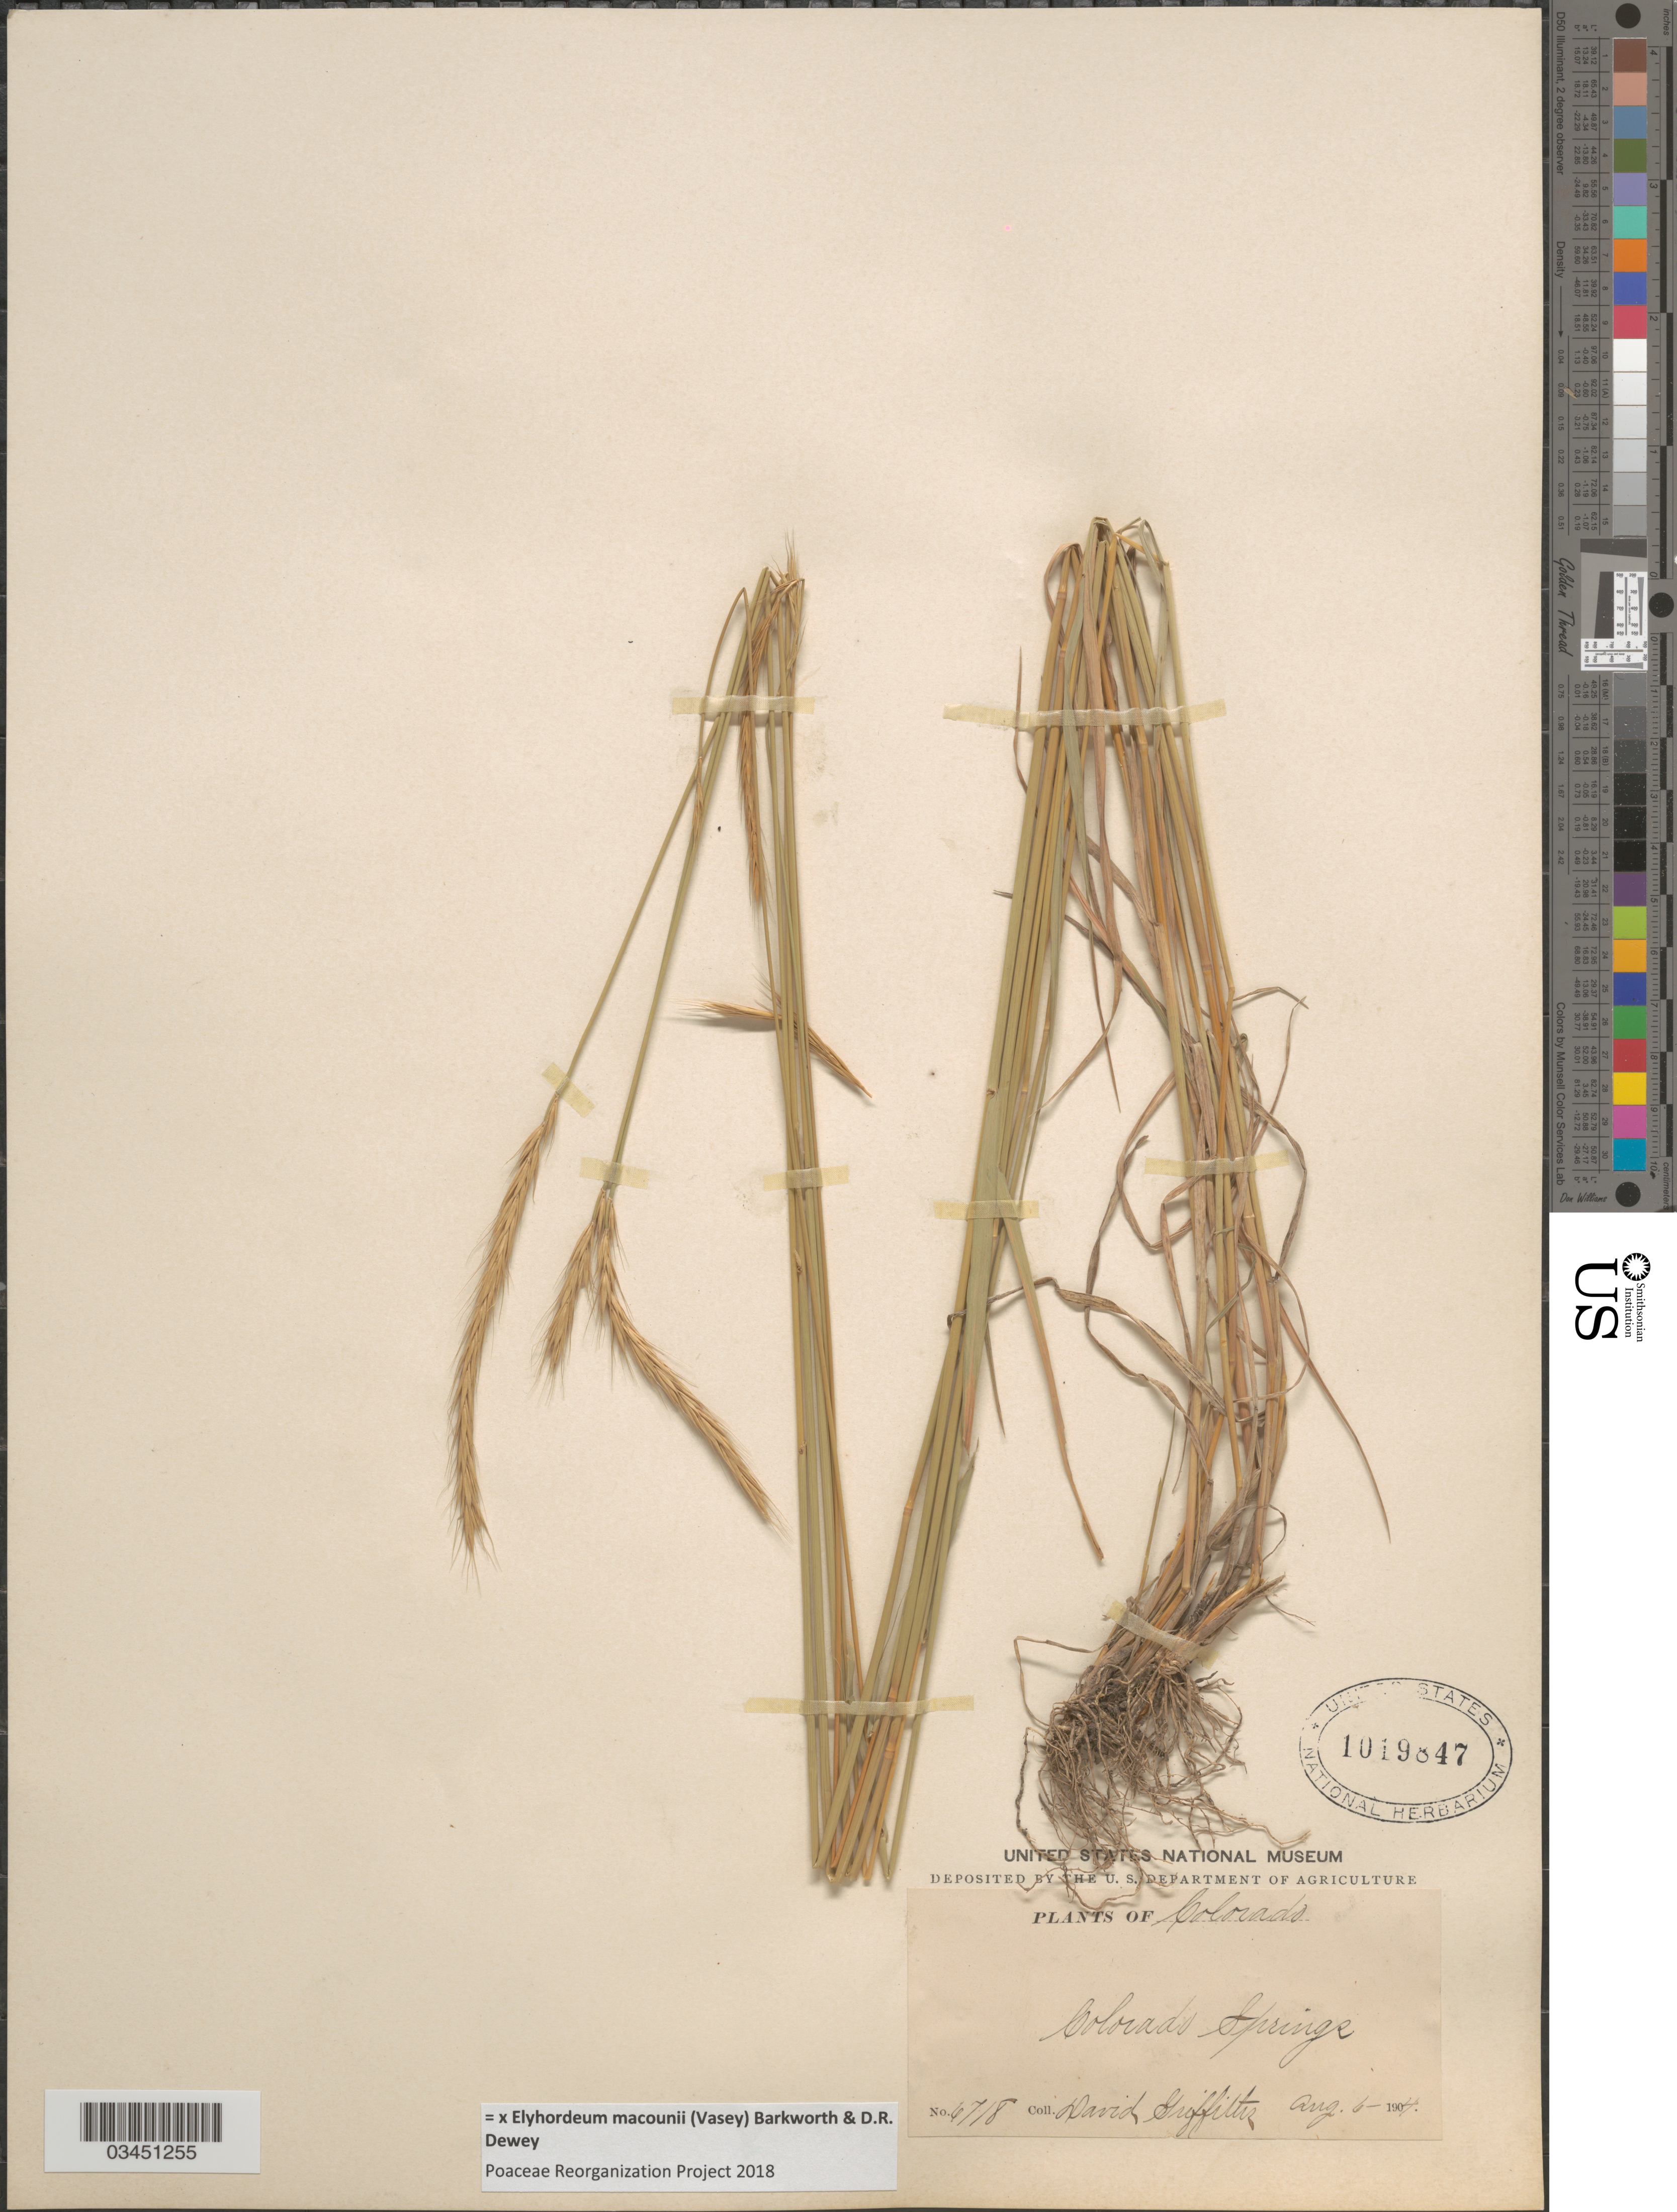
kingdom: Plantae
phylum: Tracheophyta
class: Liliopsida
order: Poales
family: Poaceae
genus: Elyhordeum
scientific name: x Elyhordeum macounii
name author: (Vasey) Barkworth & Dewey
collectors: D. Griffiths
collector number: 6718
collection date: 1904-08-06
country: United States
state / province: Colorado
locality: Colorado Springs.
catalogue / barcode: US 1019847